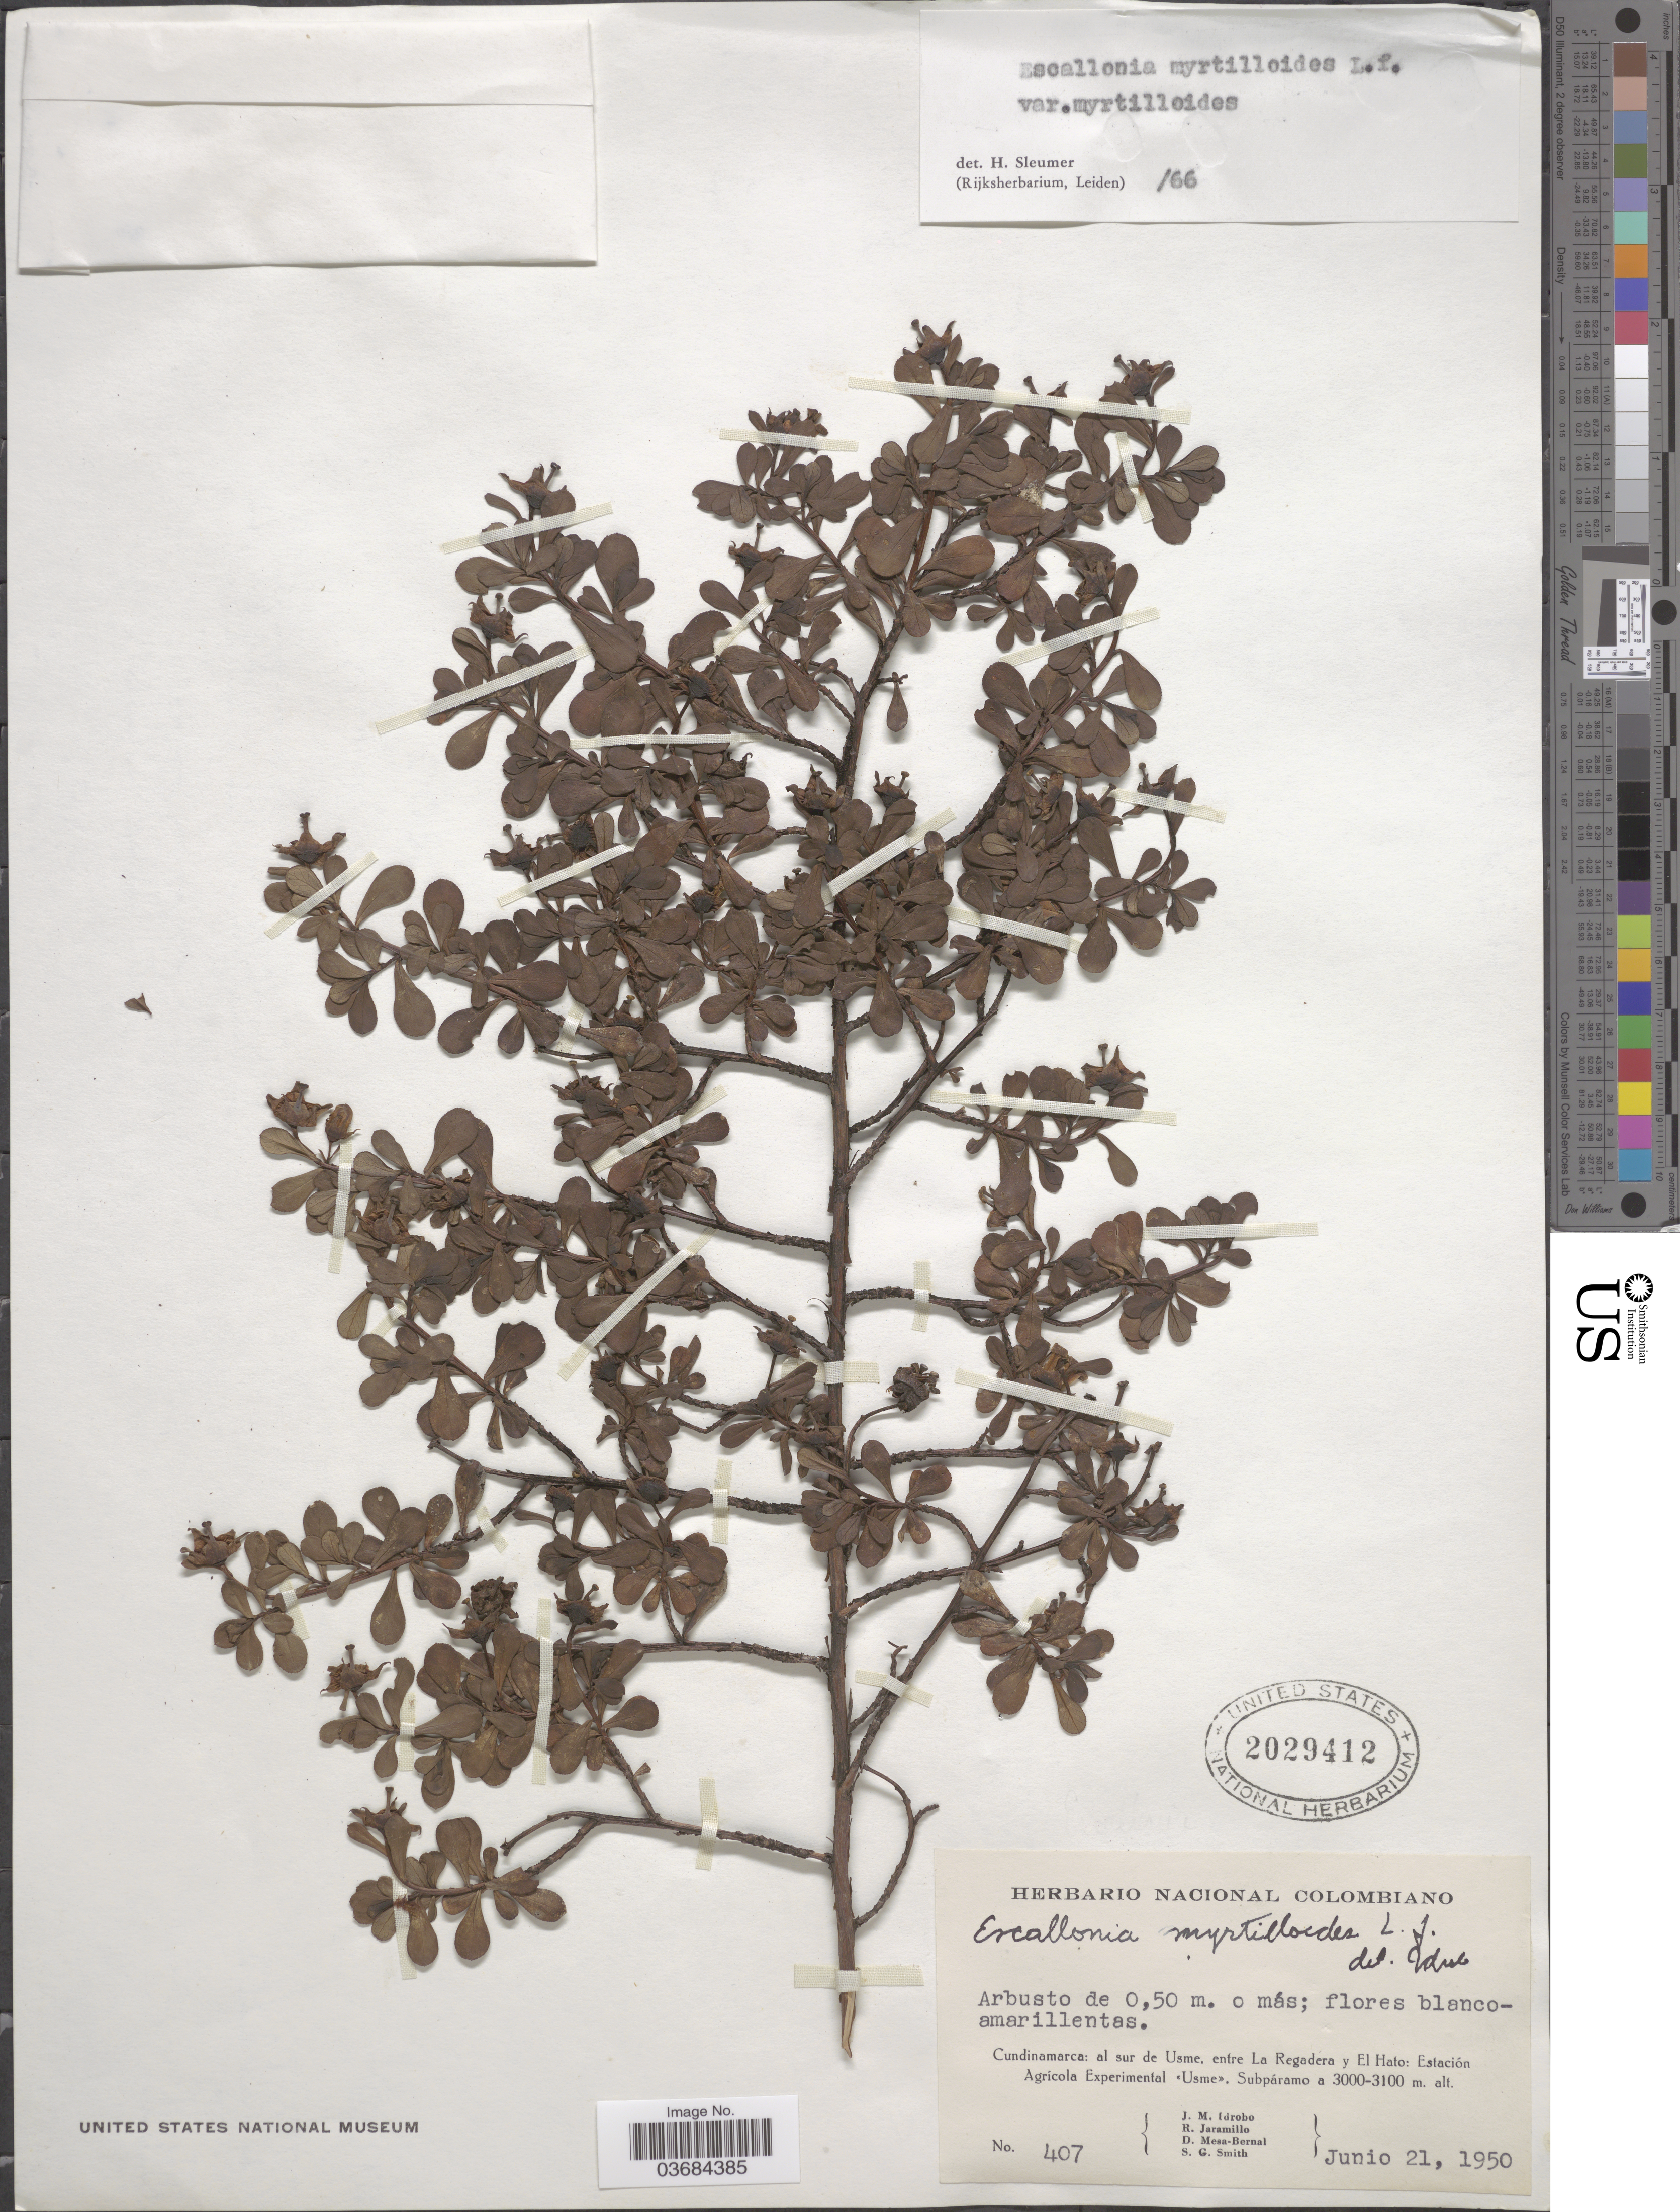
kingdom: Plantae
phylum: Tracheophyta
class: Magnoliopsida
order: Escalloniales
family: Escalloniaceae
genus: Escallonia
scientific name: Escallonia myrtilloides var. myrtilloides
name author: L. f.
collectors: J. M. Idrobo, R. Jaramillo, D. Mesa-Bernal & S. G. Smith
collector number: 407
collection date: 1950-06-21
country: Colombia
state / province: Cundinamarca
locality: Al sur de Usme, entre La Regadera y El Hato: Estación Agricola Experimental «Usme».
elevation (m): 3000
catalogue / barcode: US 2029412